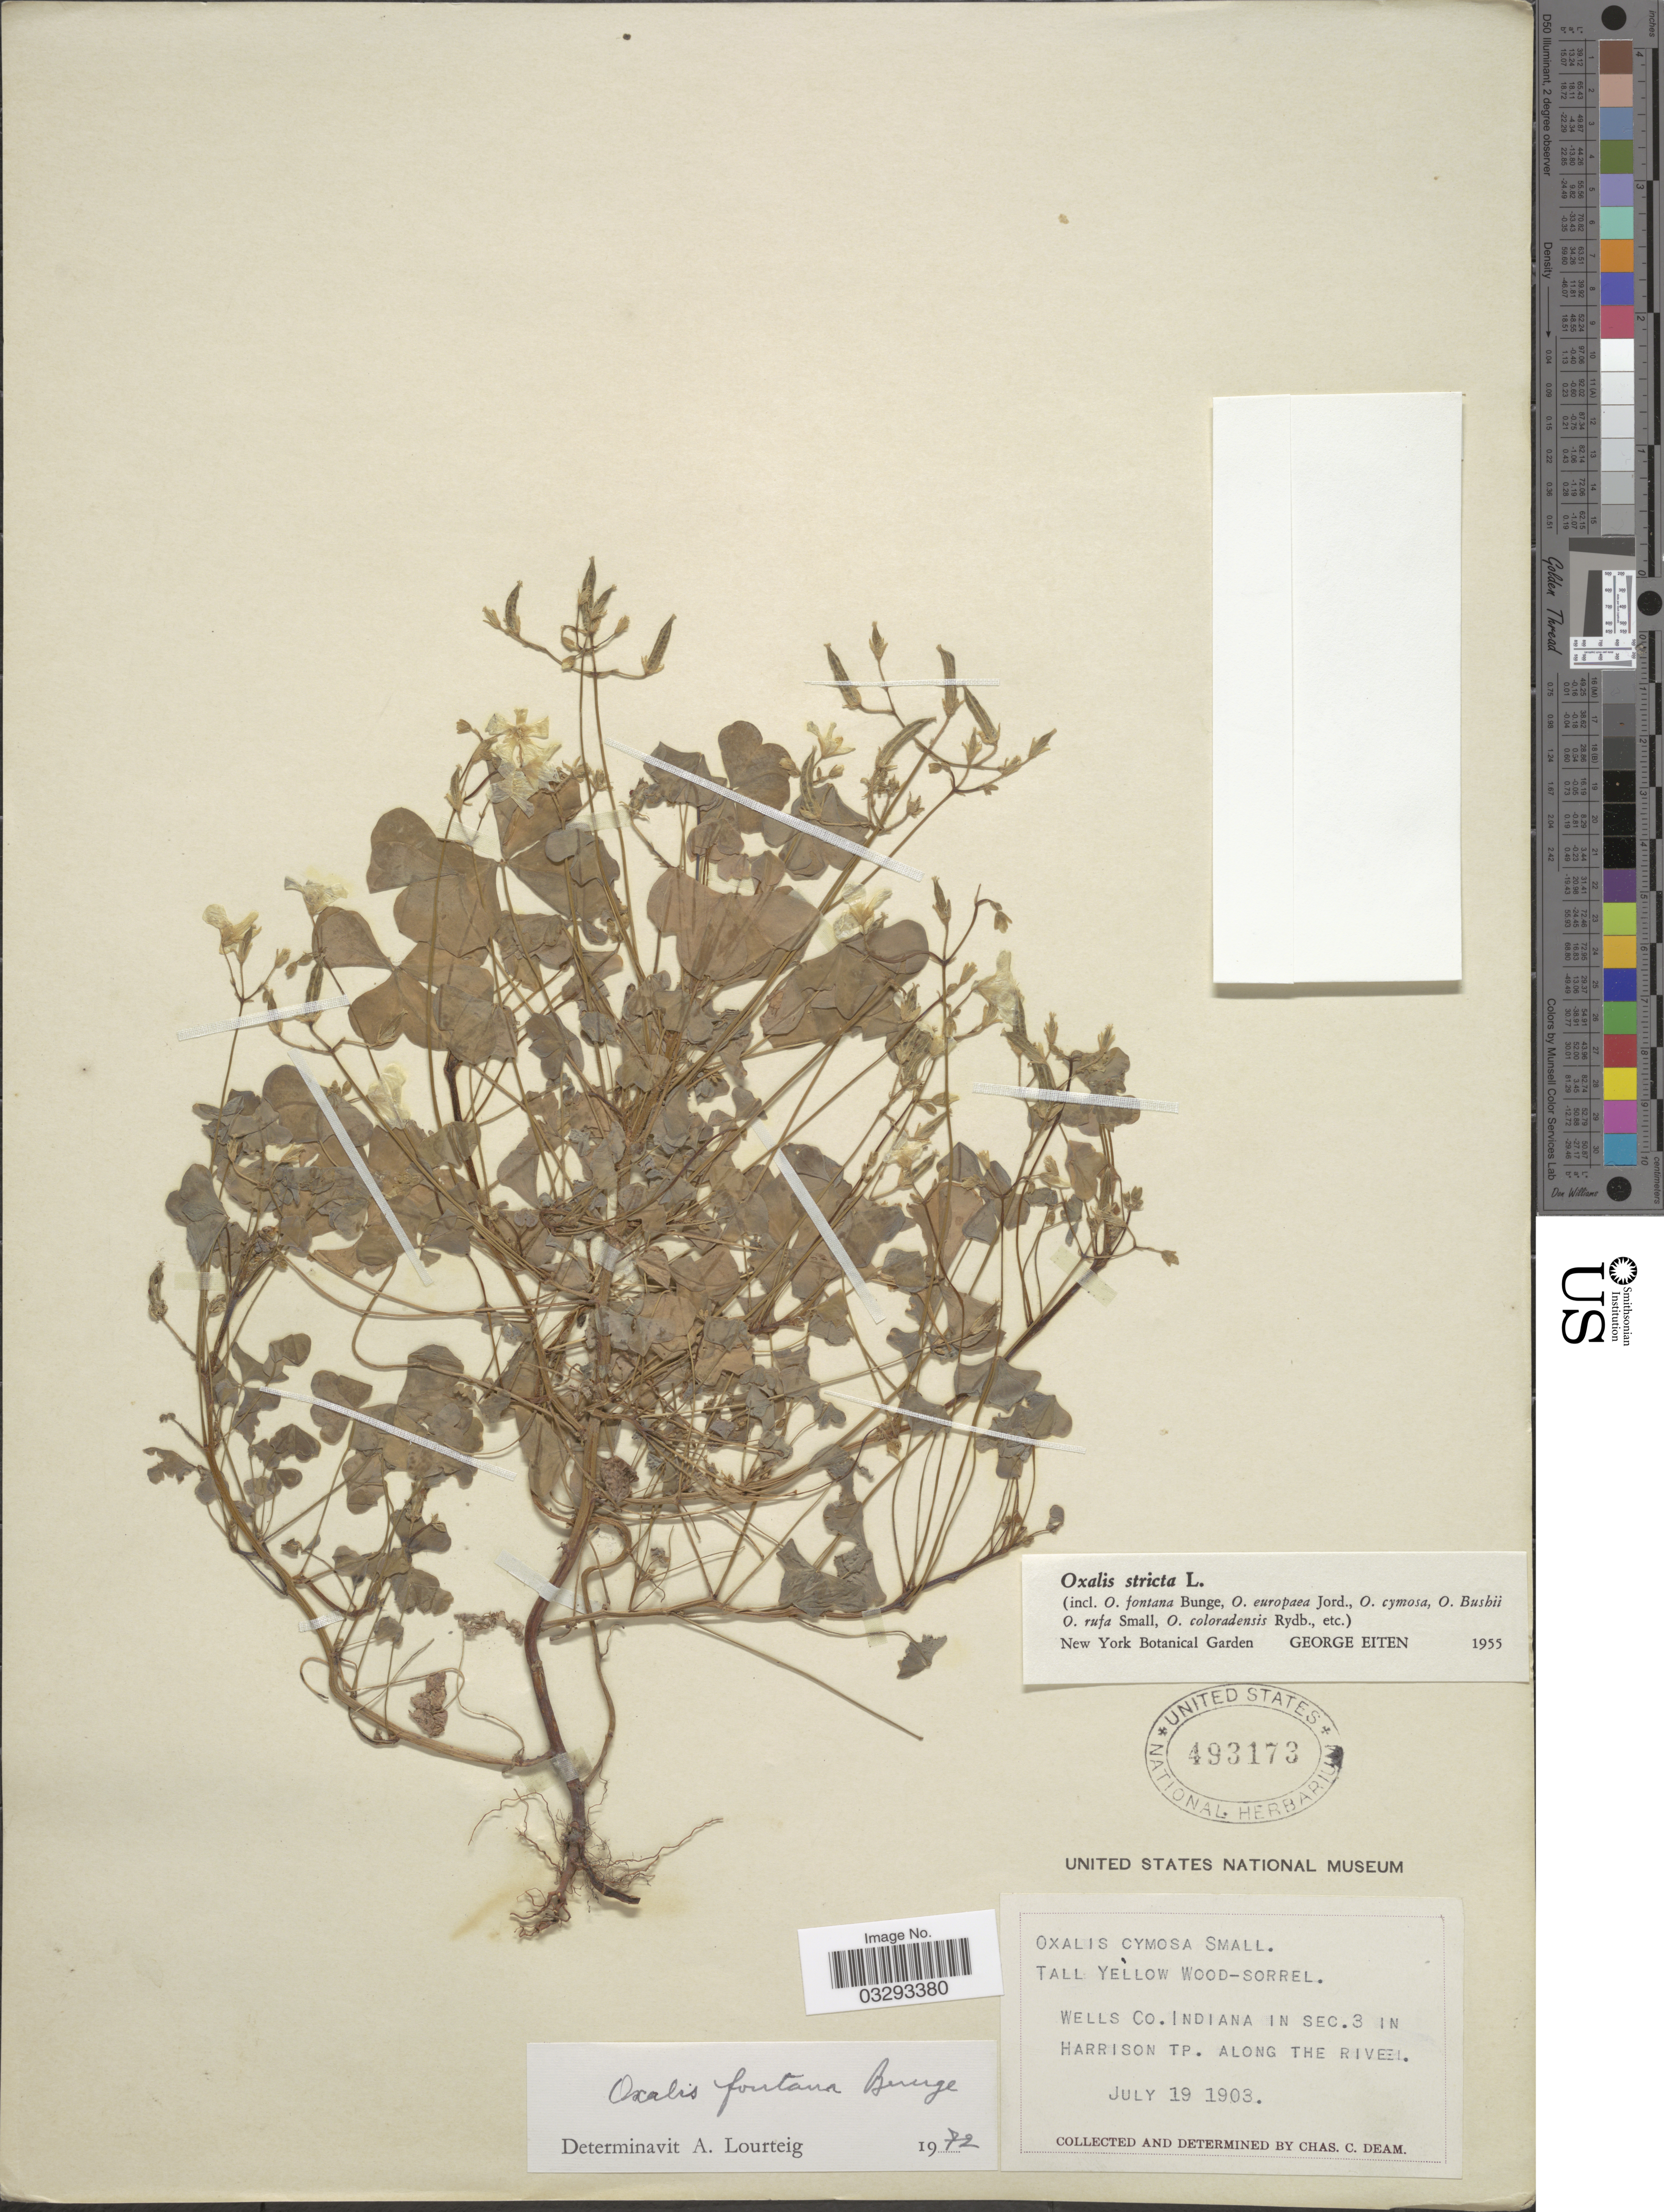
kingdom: Plantae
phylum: Tracheophyta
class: Magnoliopsida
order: Oxalidales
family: Oxalidaceae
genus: Oxalis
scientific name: Oxalis fontana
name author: Bunge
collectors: C. C. Deam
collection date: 1903-07-19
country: United States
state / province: Indiana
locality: Wells Co. Indiana in sec. 3 in Harriston Tp. along the river.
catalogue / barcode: US 493173